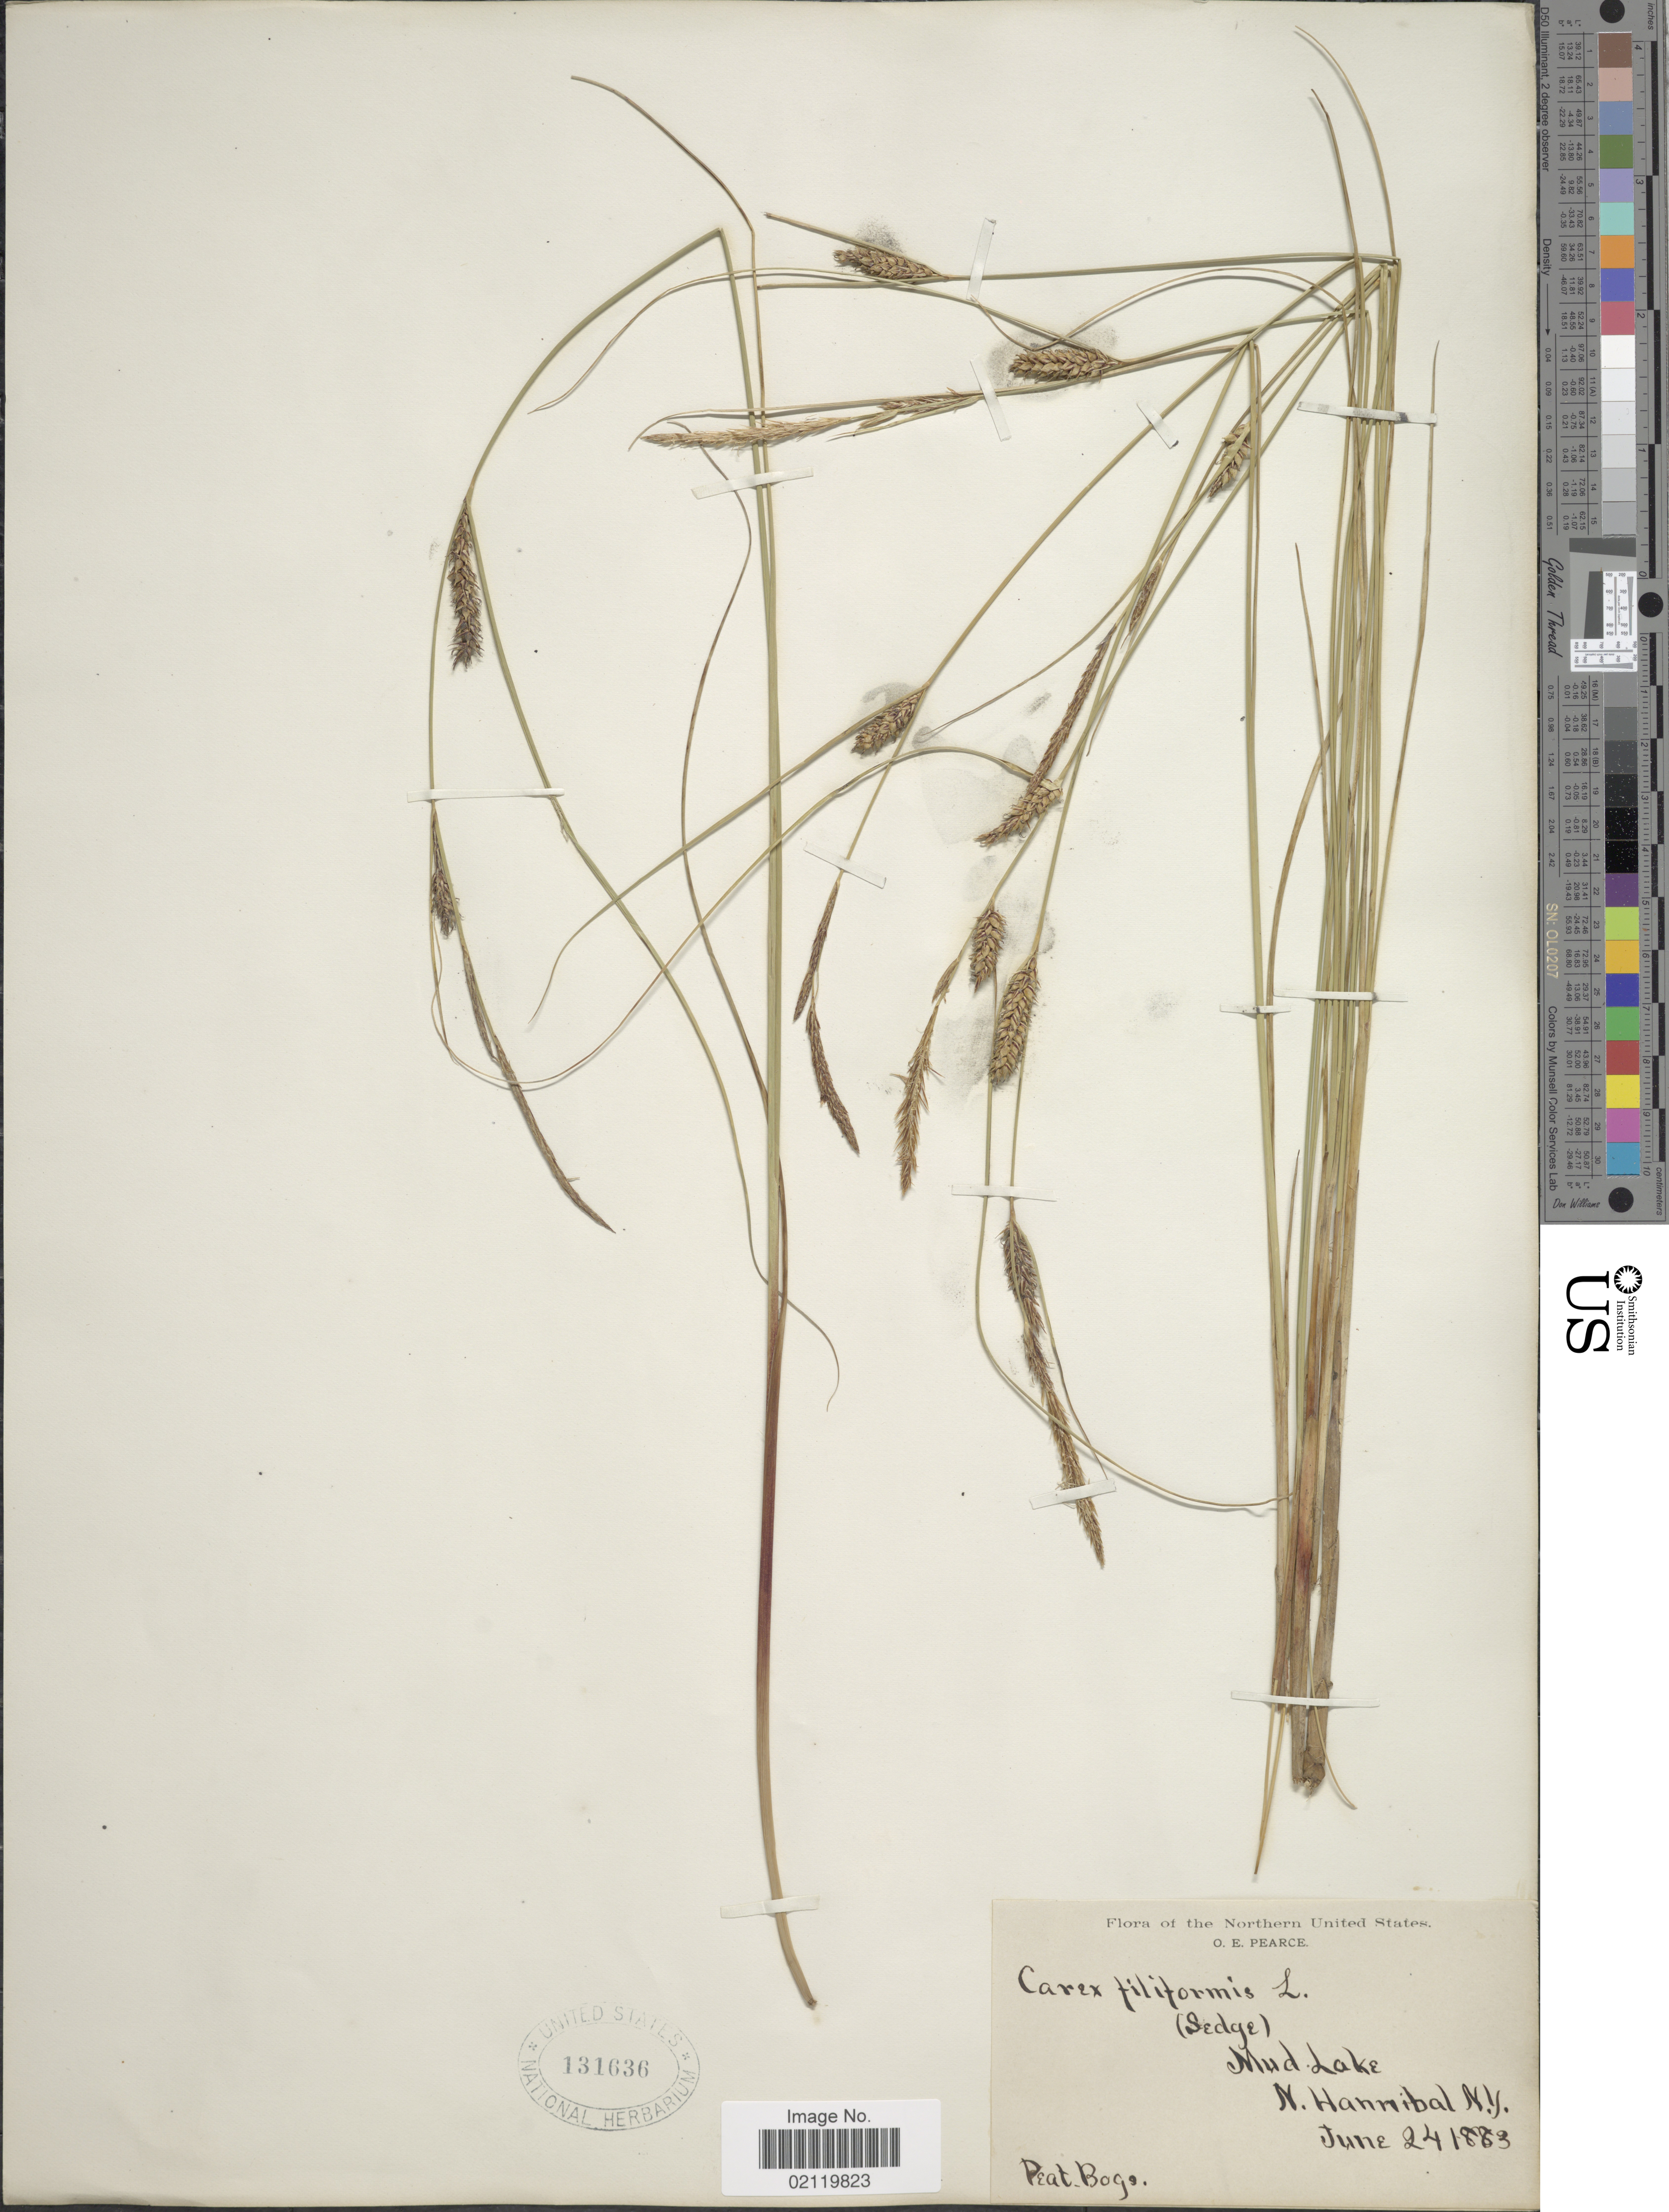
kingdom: Plantae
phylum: Tracheophyta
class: Liliopsida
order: Poales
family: Cyperaceae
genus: Carex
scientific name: Carex lasiocarpa var. americana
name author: Fernald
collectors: O. E. Pearce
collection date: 1883-06-24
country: United States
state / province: New York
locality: Northern United States. Mud Lake. N Hannibal, N.Y.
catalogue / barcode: US 131636